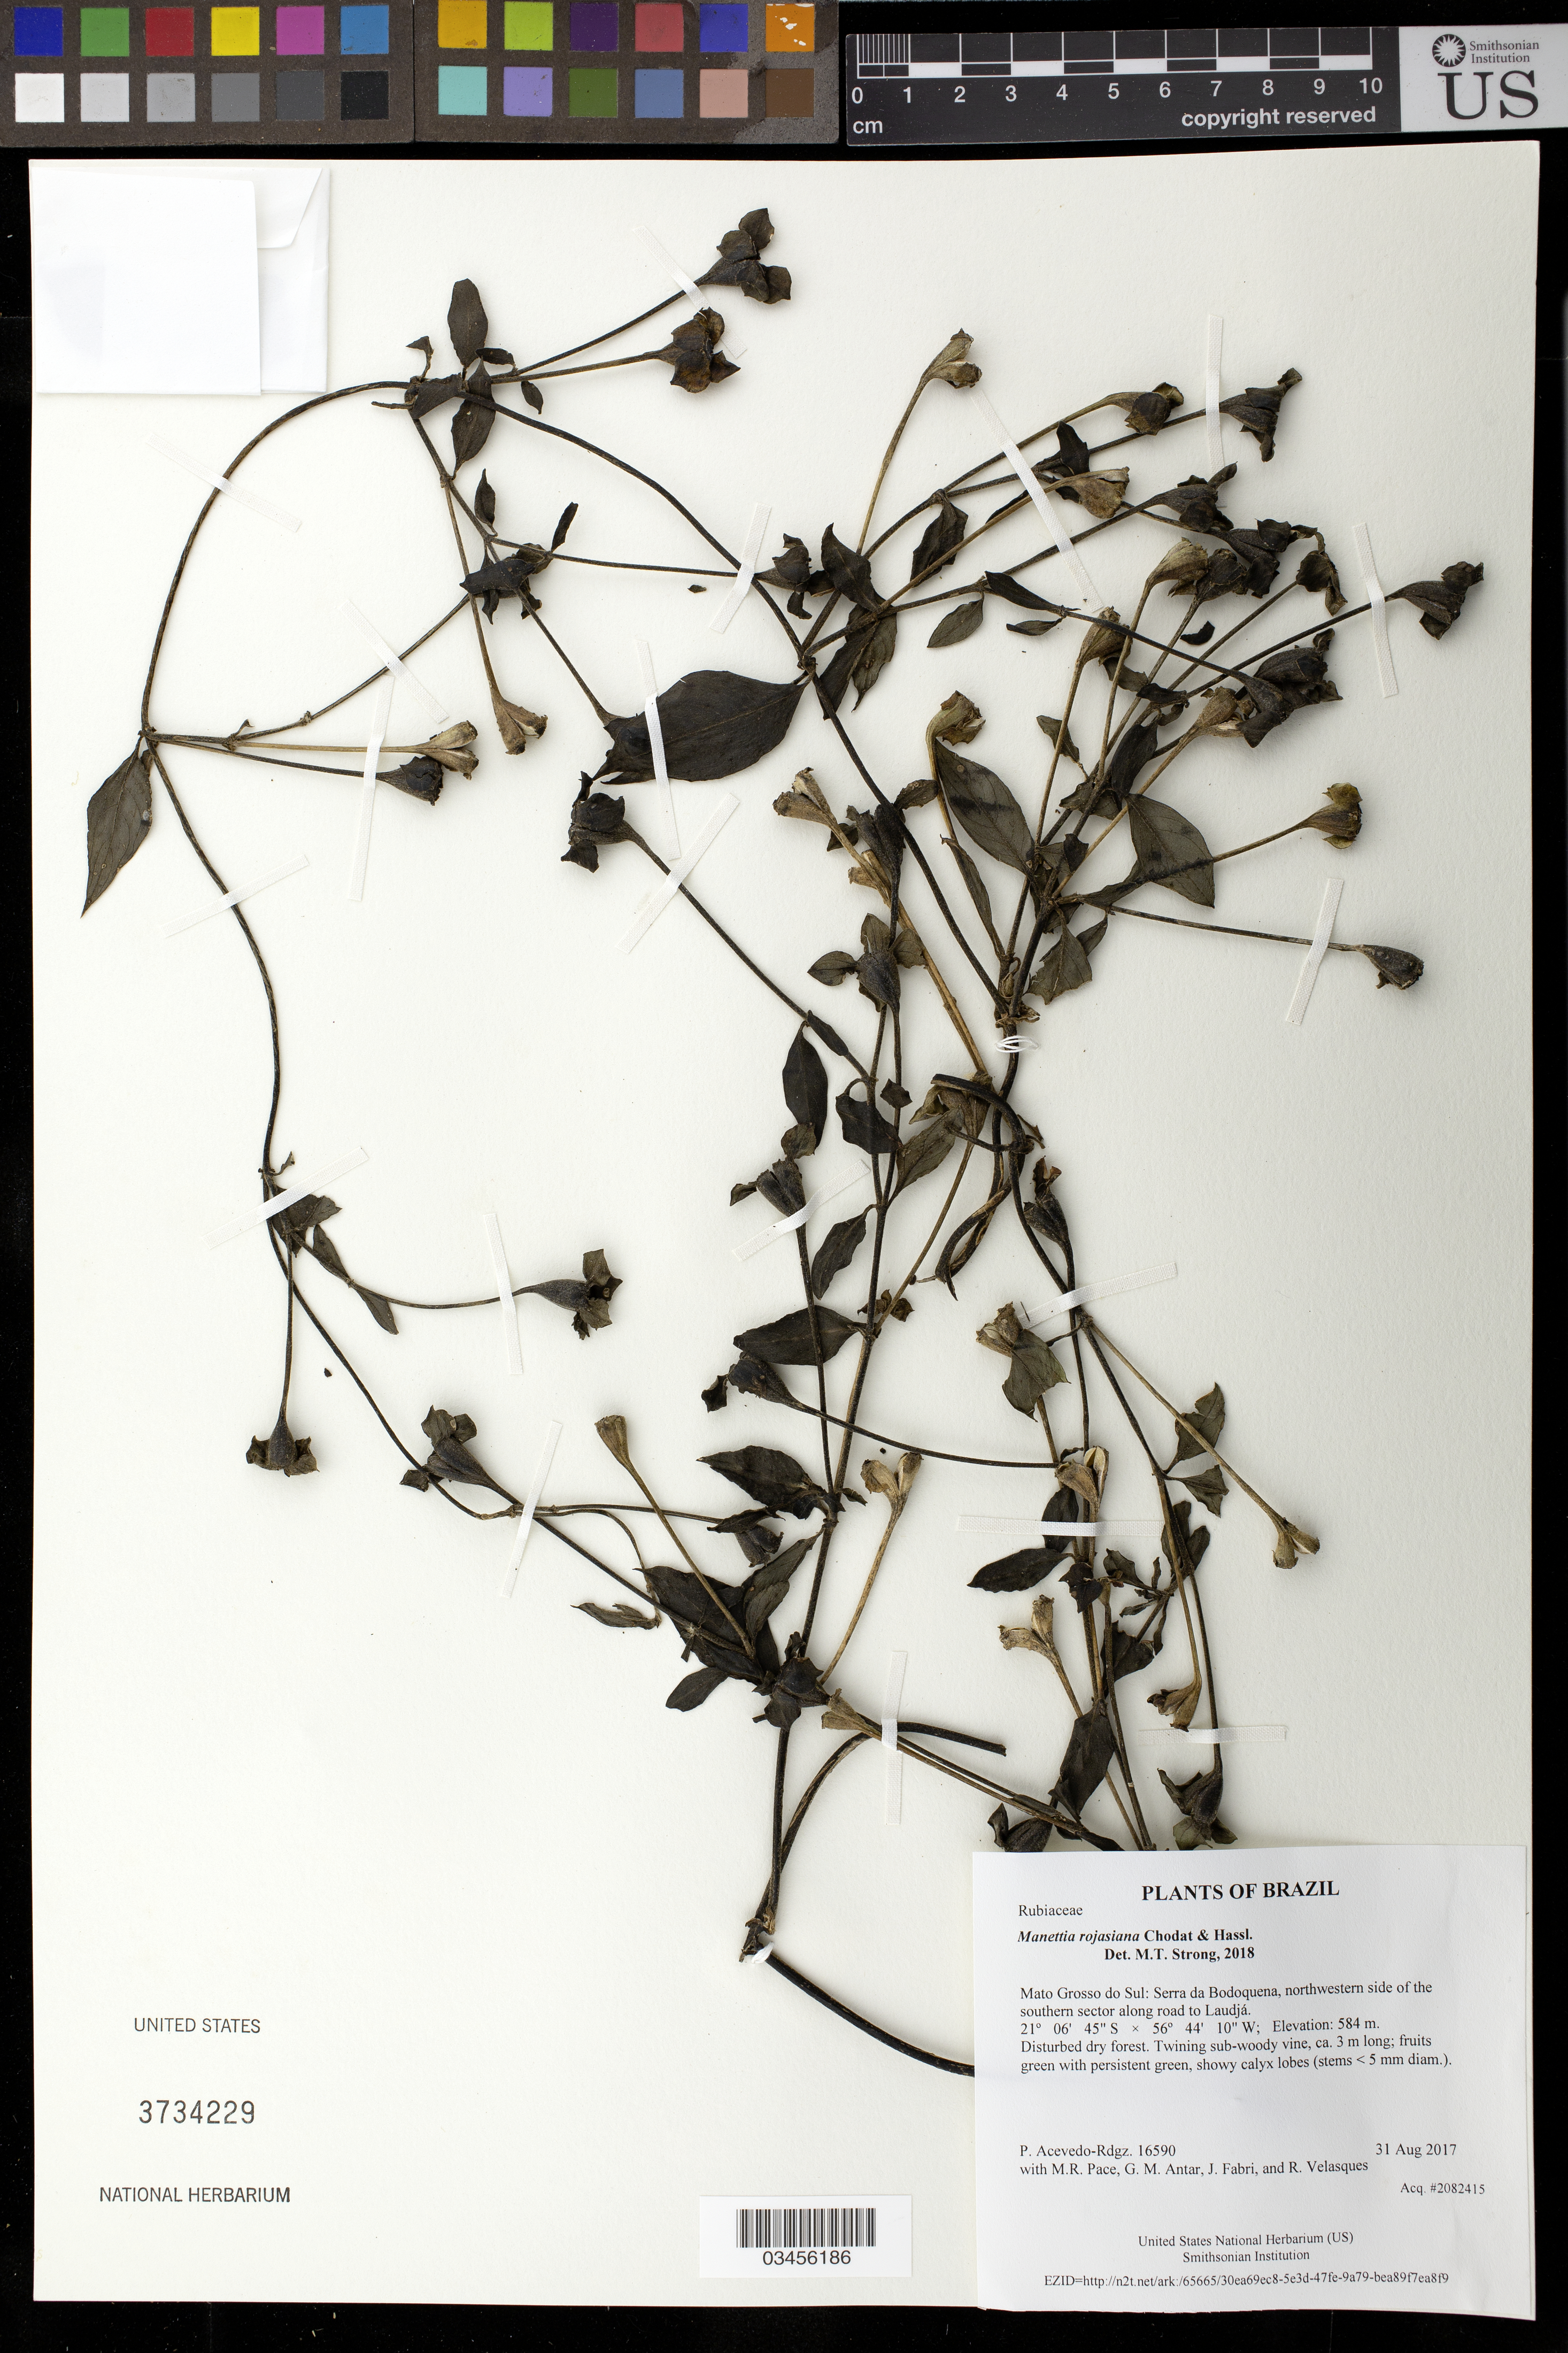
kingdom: Plantae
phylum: Tracheophyta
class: Magnoliopsida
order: Gentianales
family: Rubiaceae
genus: Manettia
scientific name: Manettia rojasiana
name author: Chodat & Hassl.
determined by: Strong, Mark T., (BOT), Smithsonian Institution - National Museum of Natural History (UNITED STATES)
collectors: P. Acevedo-Rodr., M. R. Pace, G. M. Antar, J. Fabri & R. Velasques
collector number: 16590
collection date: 2017-08-31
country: Brazil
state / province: Mato Grosso do Sul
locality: Serra da Bodoquena, northwestern side of the southern sector along road to Laudjá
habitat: Disturbed dry forest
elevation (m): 584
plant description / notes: US, NY, K, MO, RB, B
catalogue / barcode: US 3734229